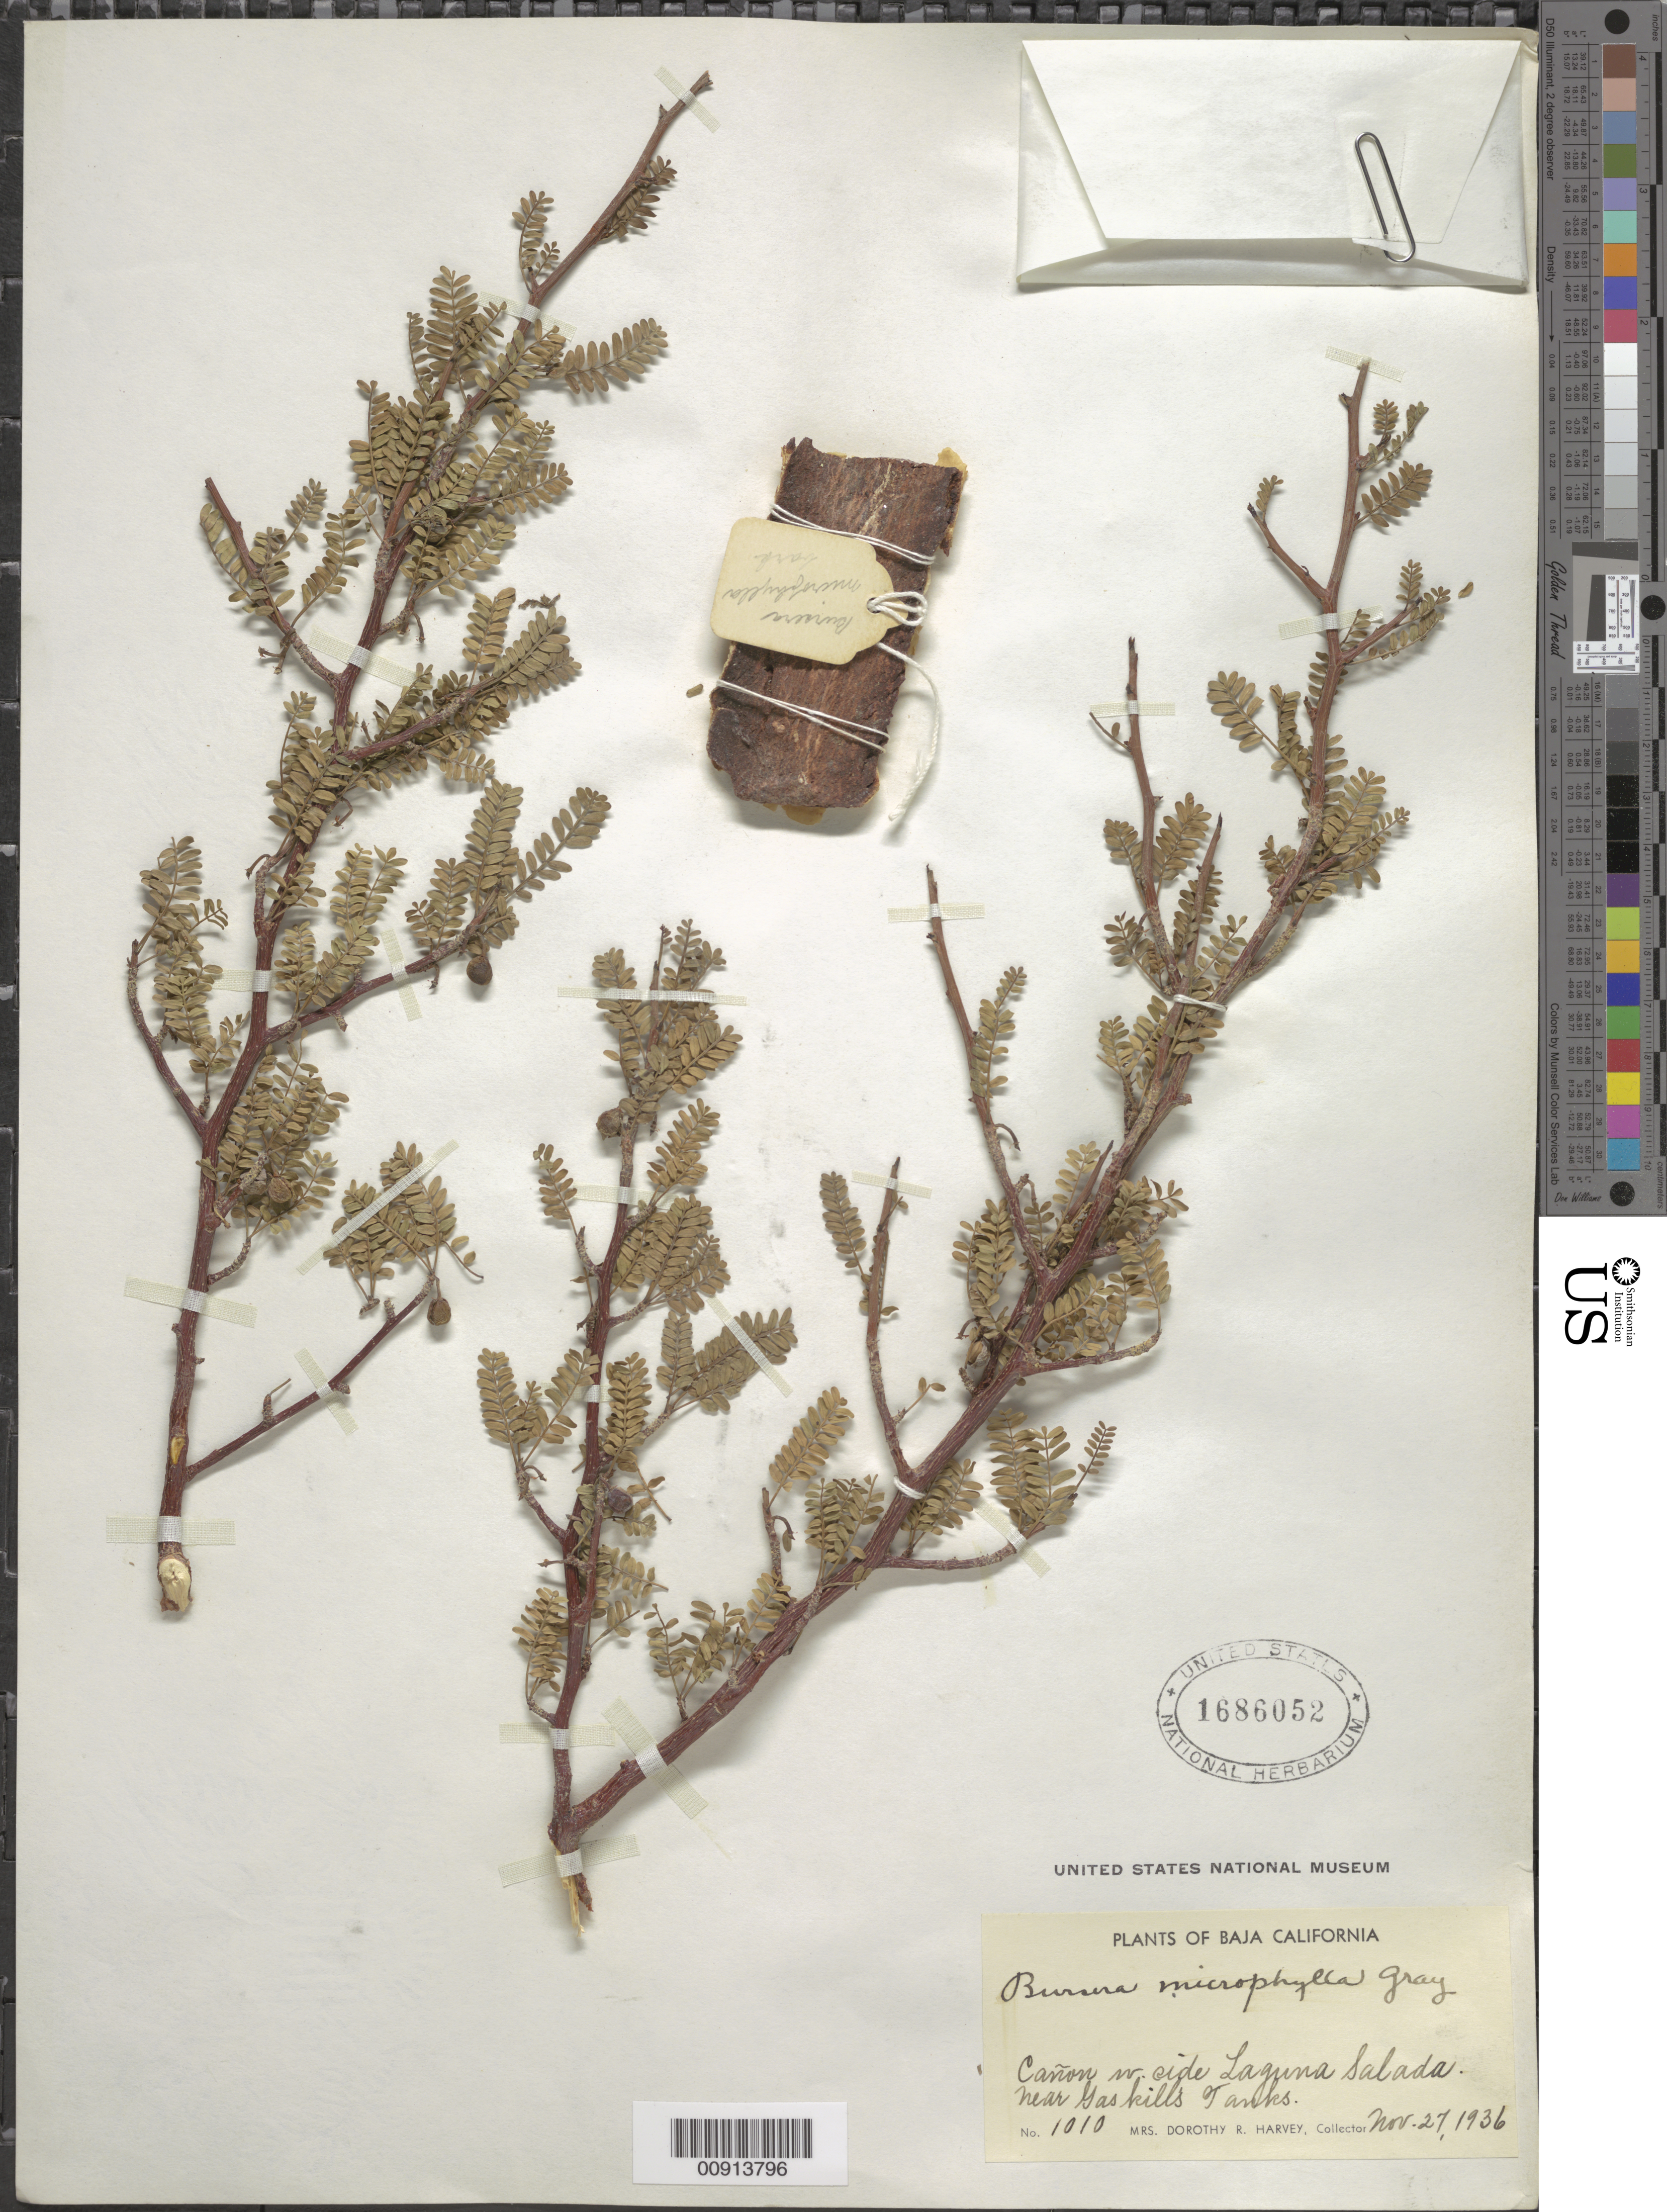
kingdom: Plantae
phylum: Tracheophyta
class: Magnoliopsida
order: Sapindales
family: Burseraceae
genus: Bursera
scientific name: Bursera microphylla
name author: A. Gray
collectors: D. R. Harvey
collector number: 1010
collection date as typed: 27 Nov 1936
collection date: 1936-11-27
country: Mexico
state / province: Baja California Norte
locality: Cañon W. side Laguna Salada near Gas kills tanks. Baja California.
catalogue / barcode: US 1686052